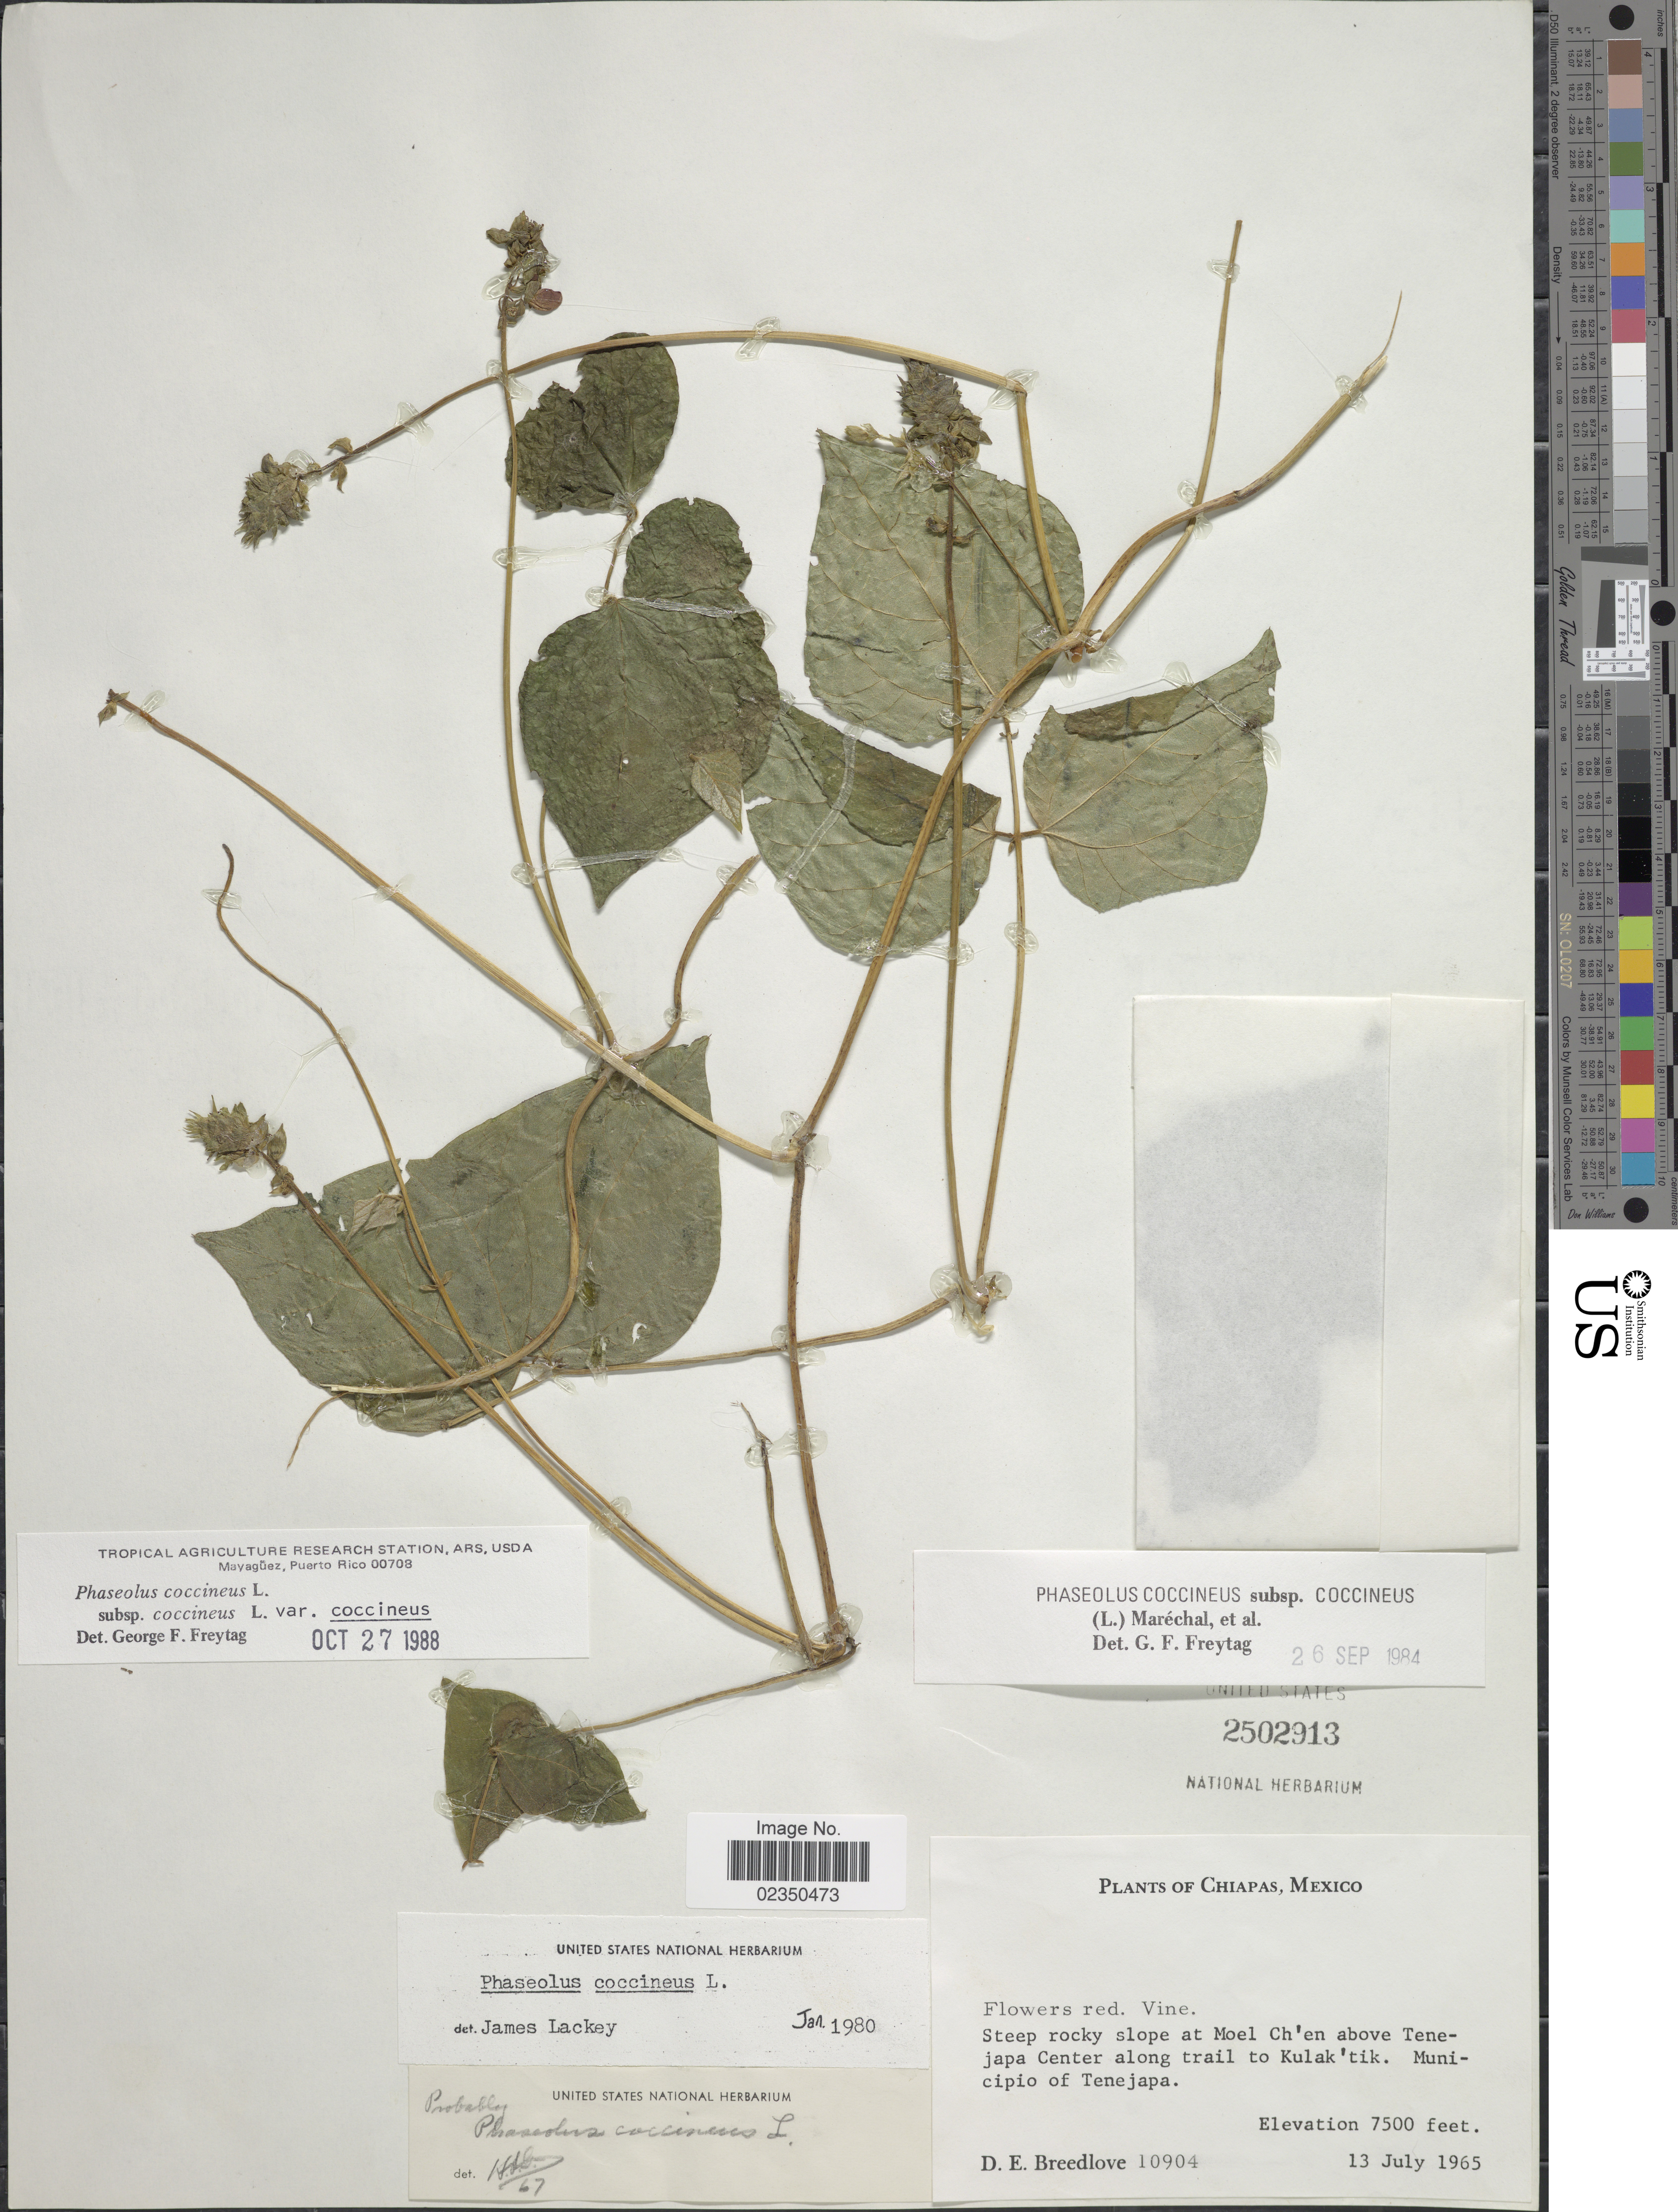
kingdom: Plantae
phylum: Tracheophyta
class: Magnoliopsida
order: Fabales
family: Fabaceae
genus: Phaseolus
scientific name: Phaseolus coccineus var. coccineus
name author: L.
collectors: D. E. Breedlove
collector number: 10904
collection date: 1965-07-13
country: Mexico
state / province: Chiapas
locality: Steep rocky slope at Moel Ch'en above Tenejapa Center along trail to Kulak'tik, Municipio of Tenejapa.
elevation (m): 2286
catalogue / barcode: US 2502913